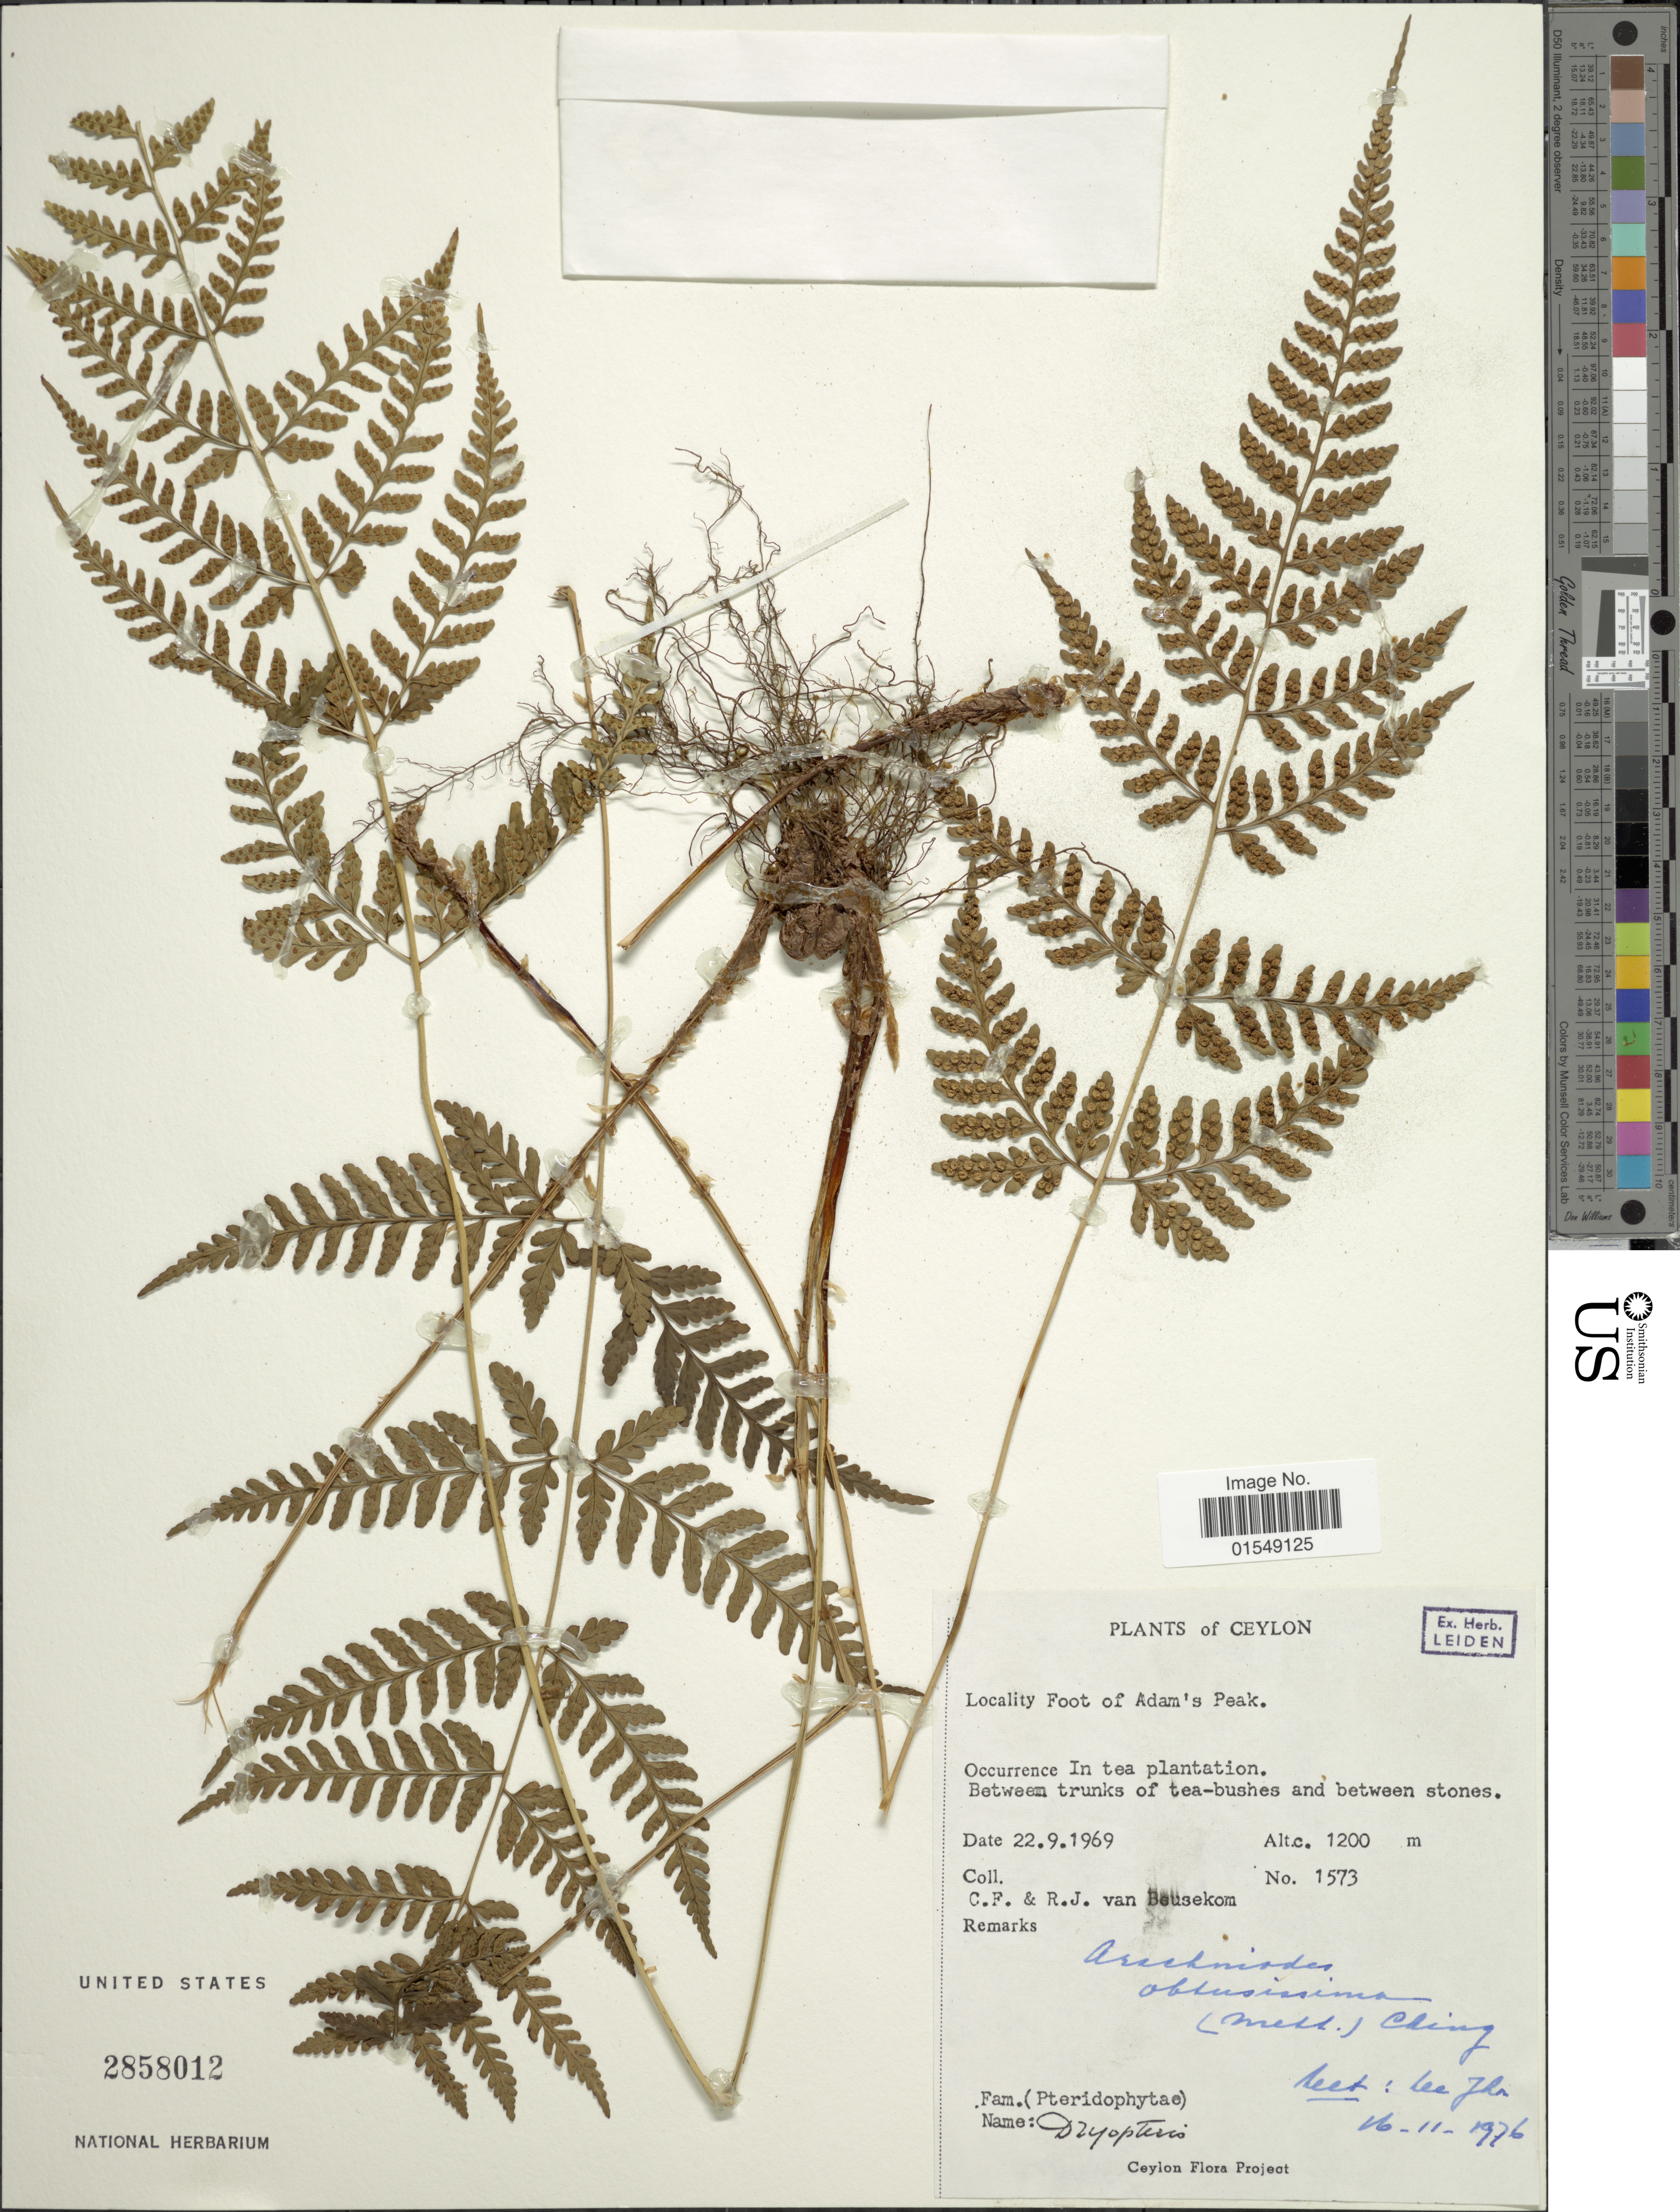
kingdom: Plantae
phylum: Tracheophyta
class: Polypodiopsida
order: Polypodiales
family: Dryopteridaceae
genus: Arachniodes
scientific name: Arachniodes obtusissima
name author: (Mett. ex Kuhn) Ching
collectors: C. F. Beusekom & R. Van Beusekom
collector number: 1573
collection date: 1969-09-22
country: Sri Lanka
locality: Ceylon, locality foot of Adam's Peak, in tea plantation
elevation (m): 1200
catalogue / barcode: US 2858012